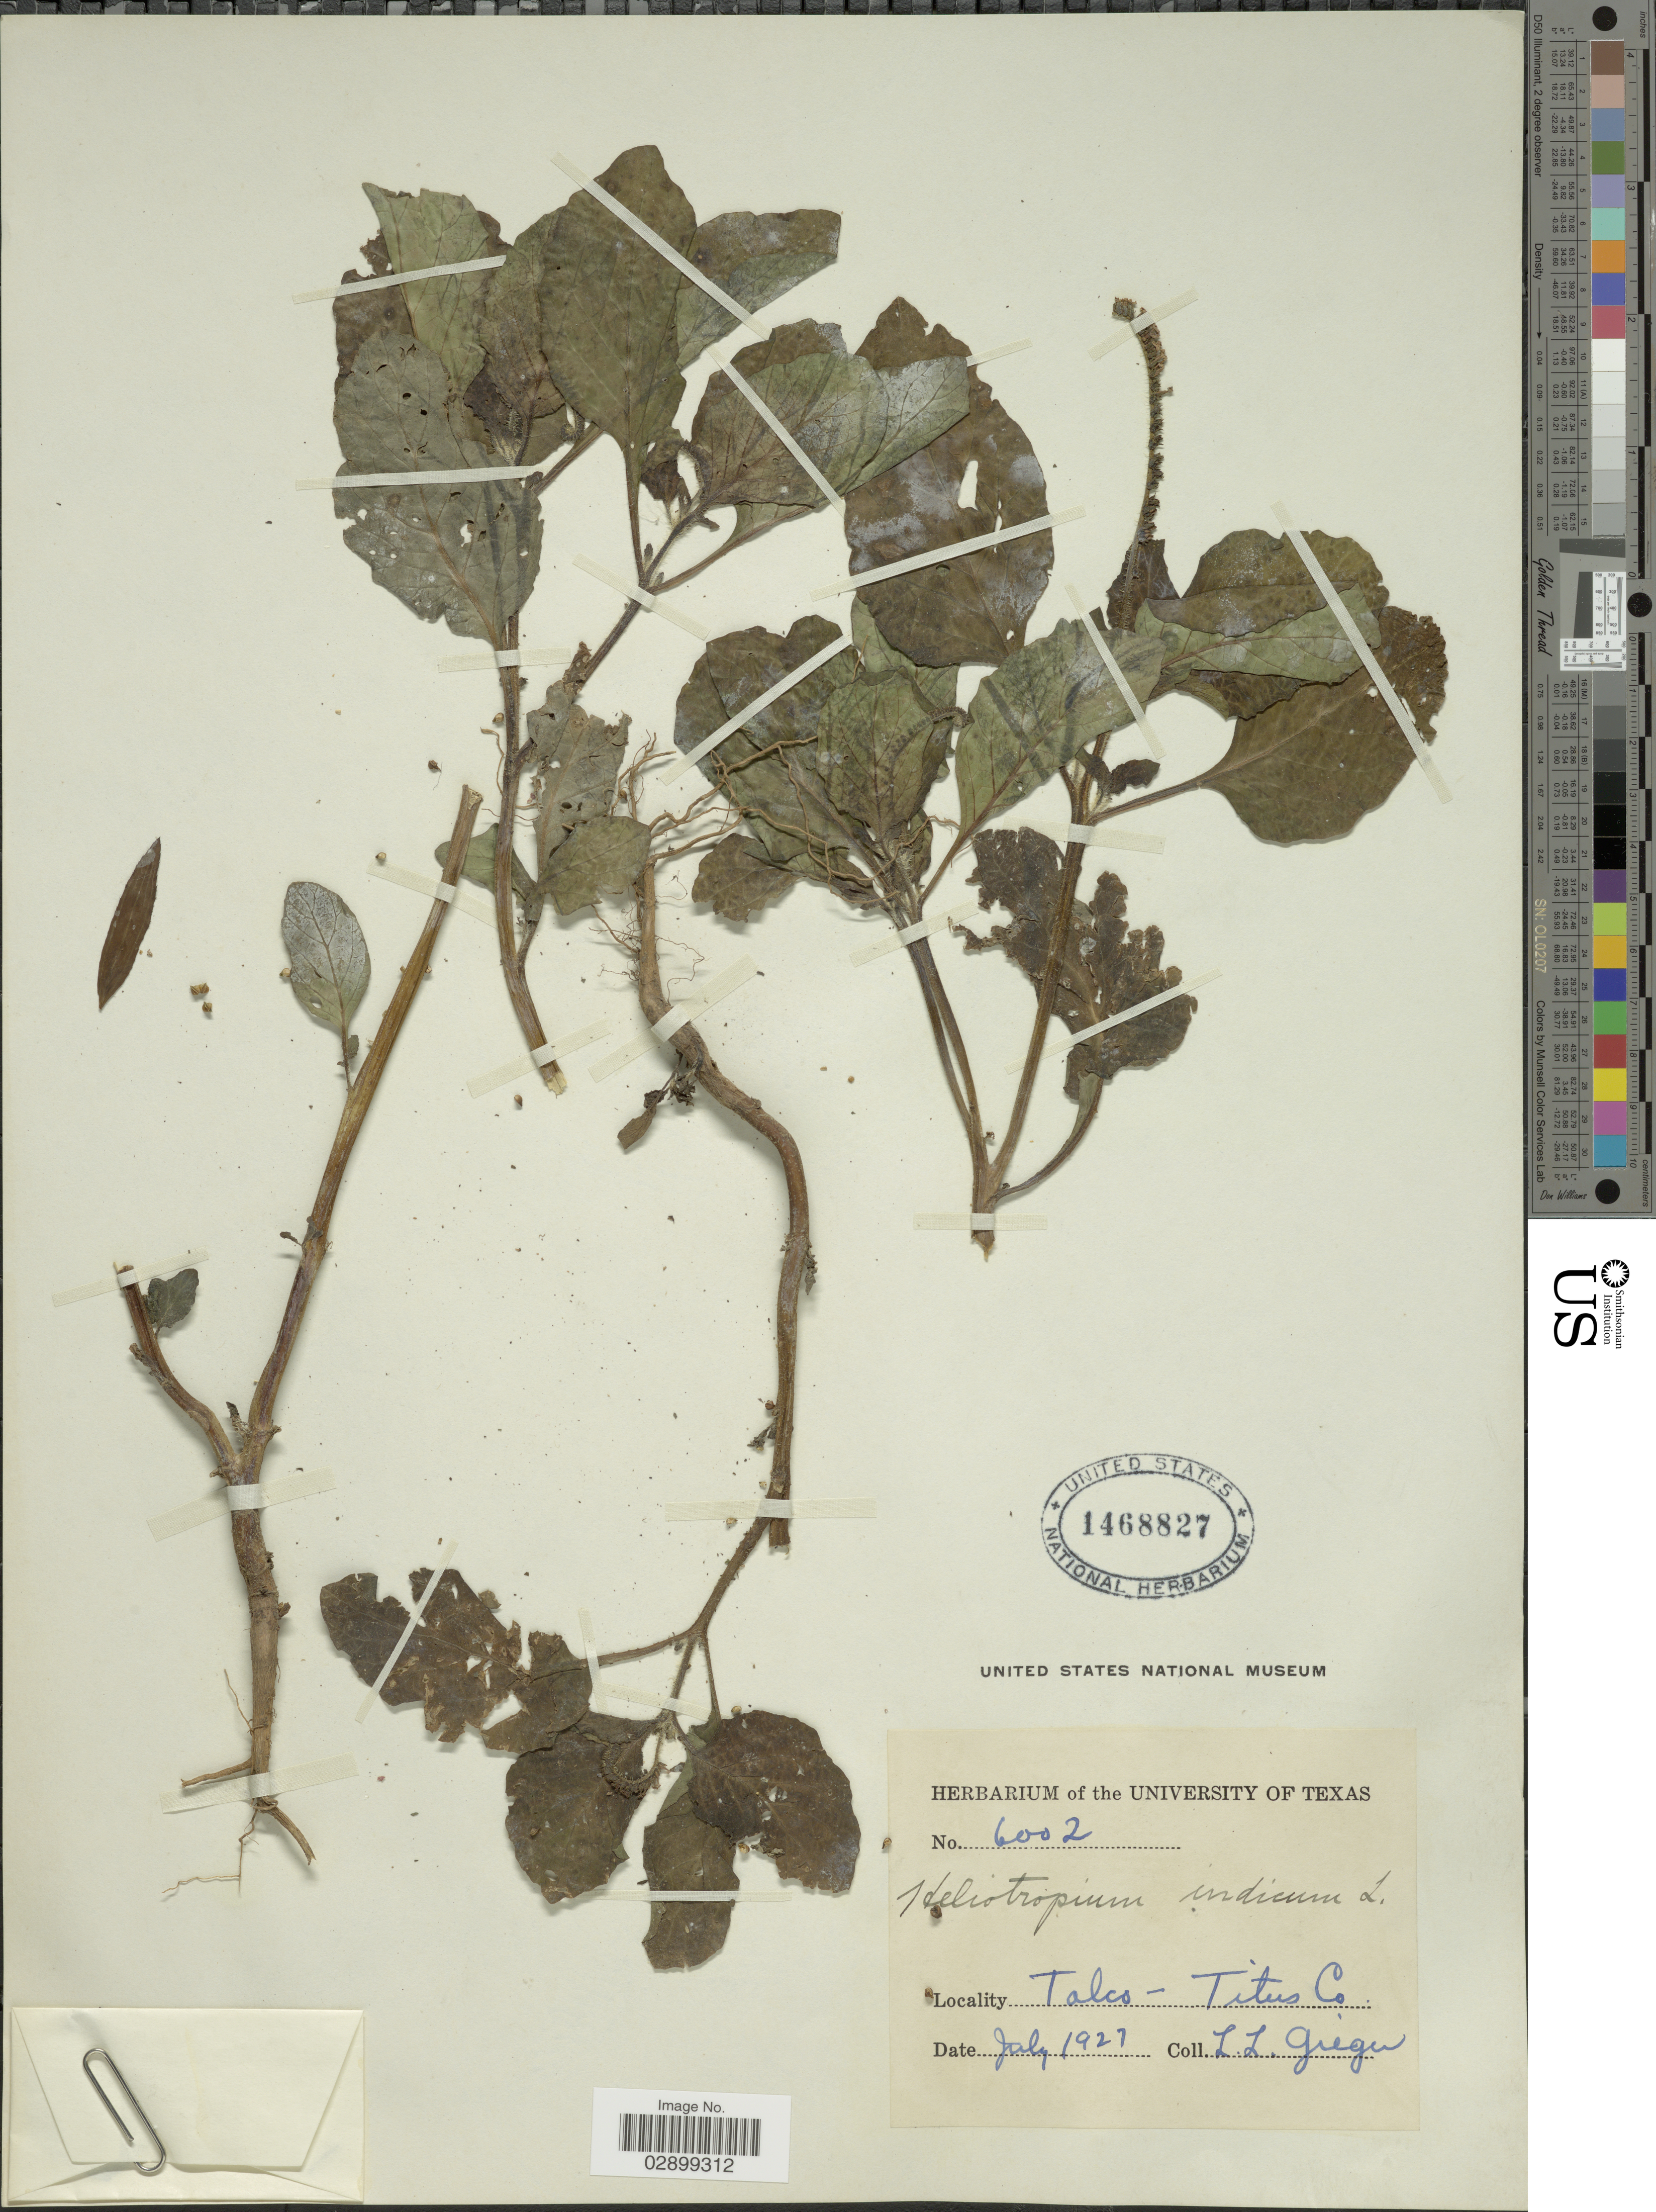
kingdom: Plantae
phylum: Tracheophyta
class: Magnoliopsida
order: Boraginales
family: Heliotropiaceae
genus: Heliotropium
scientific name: Heliotropium indicum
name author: L.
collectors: L. Gieger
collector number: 6002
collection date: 1927-07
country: United States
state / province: Texas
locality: Talco - Titus Co.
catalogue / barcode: US 1468827